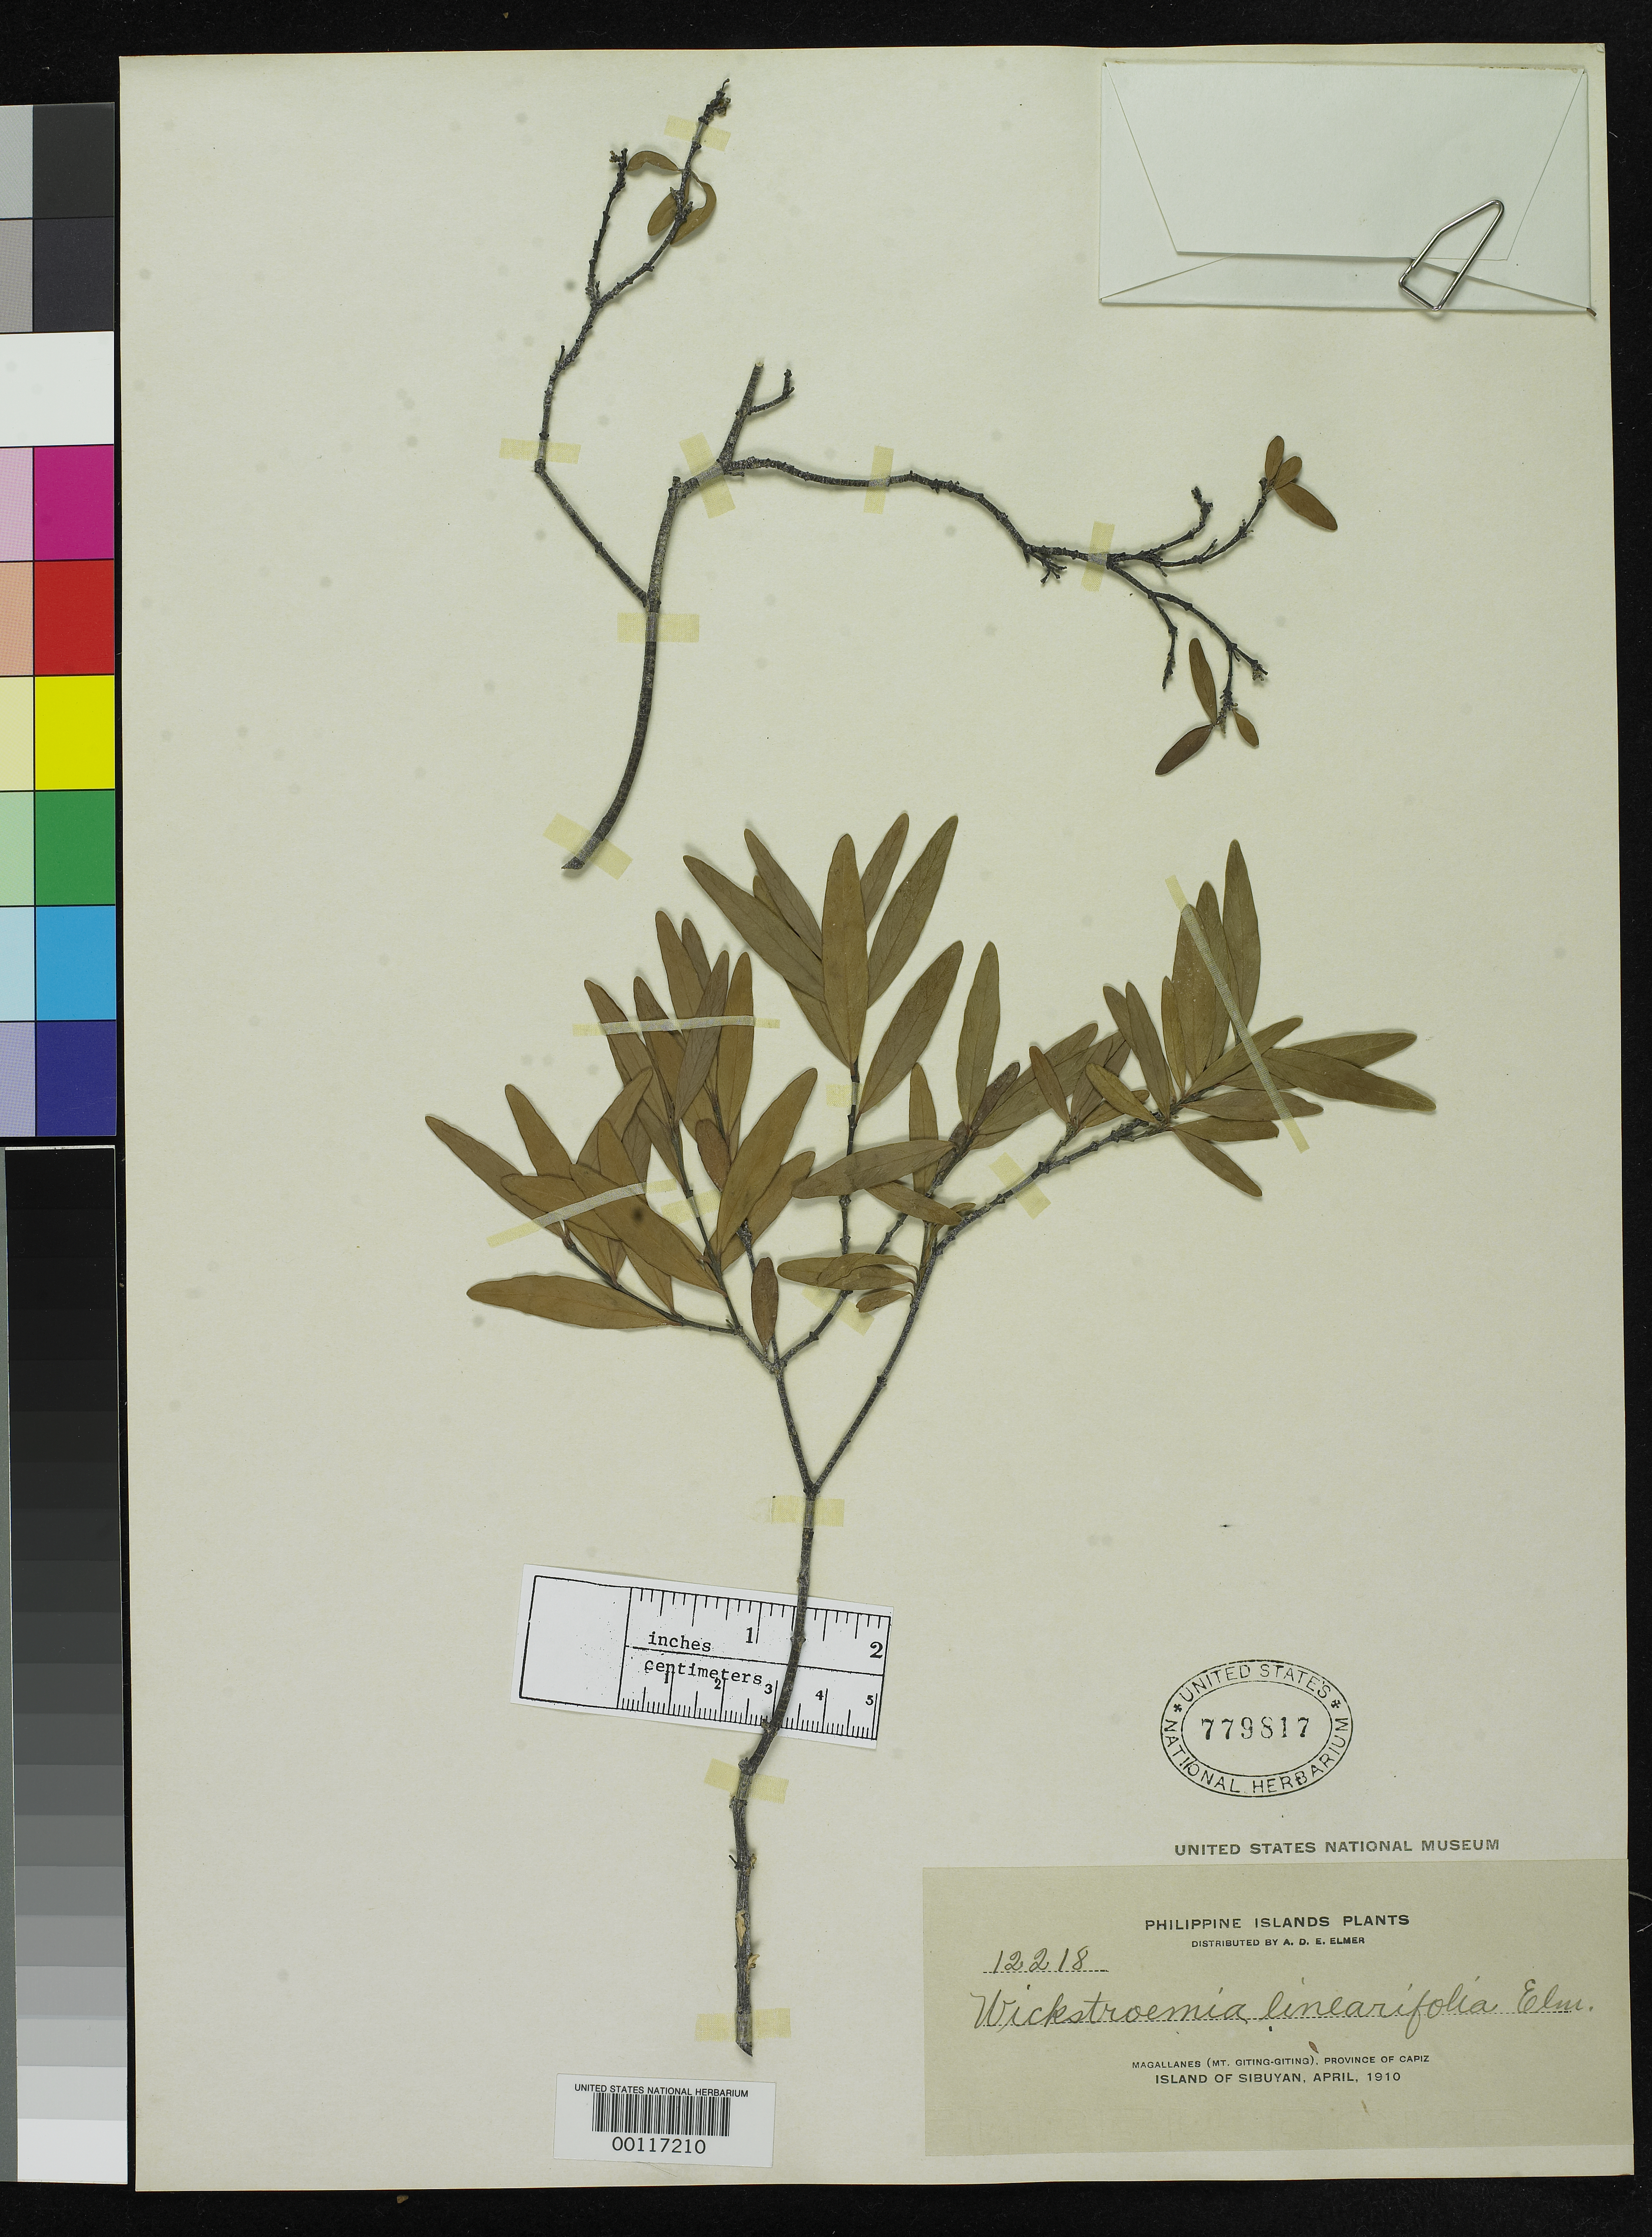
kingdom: Plantae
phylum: Tracheophyta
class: Magnoliopsida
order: Malvales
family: Thymelaeaceae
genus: Wikstroemia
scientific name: Wikstroemia linearifolia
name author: Elmer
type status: Isotype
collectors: A. D. E. Elmer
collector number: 12218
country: Philippines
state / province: Mimaropa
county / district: Romblon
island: Sibuyan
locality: Magallanes, Mt. Giting-giting.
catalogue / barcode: US 779817